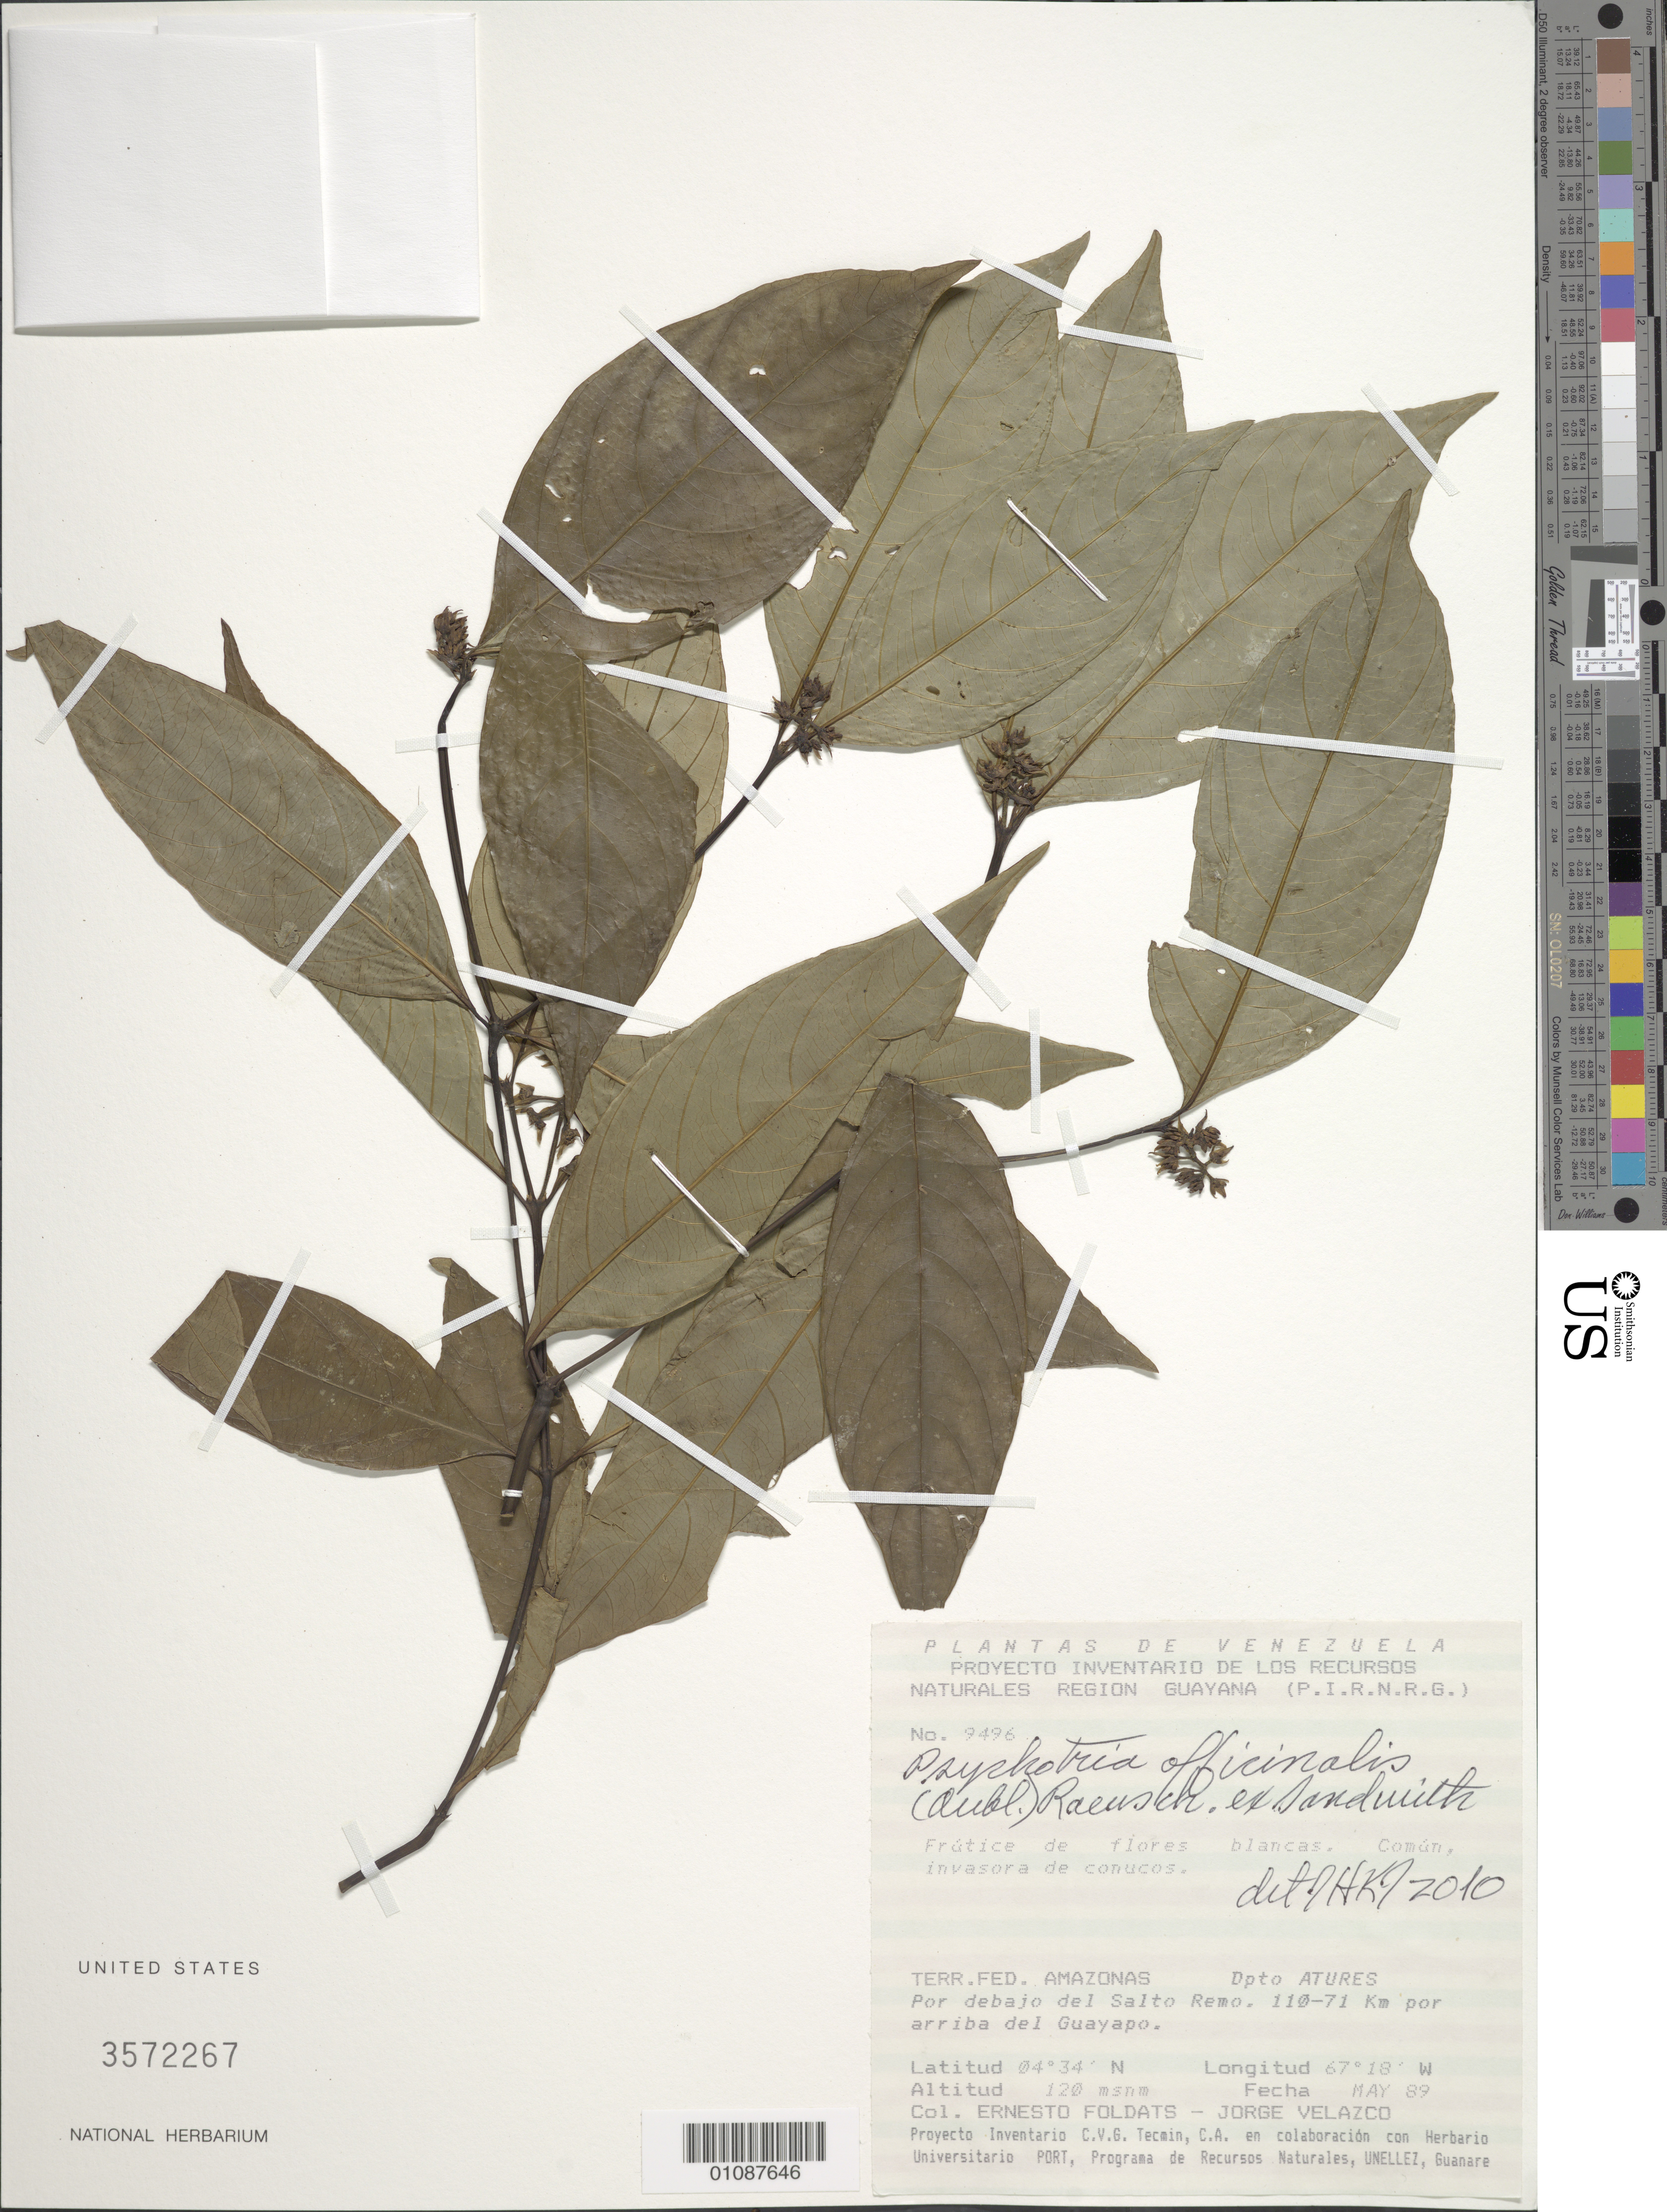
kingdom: Plantae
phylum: Tracheophyta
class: Magnoliopsida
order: Gentianales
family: Rubiaceae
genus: Psychotria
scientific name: Psychotria officinalis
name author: (Aubl.) Raeusch.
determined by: Kirkbride, J. H.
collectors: E. Foldats & J. Velazco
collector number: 9496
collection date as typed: May-89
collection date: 1989-05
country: Venezuela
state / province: Amazonas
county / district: Atures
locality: Salto Remo, 110-71 km por arriba del Guayapo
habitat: Invasora de conucos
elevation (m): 120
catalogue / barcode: US 3572267